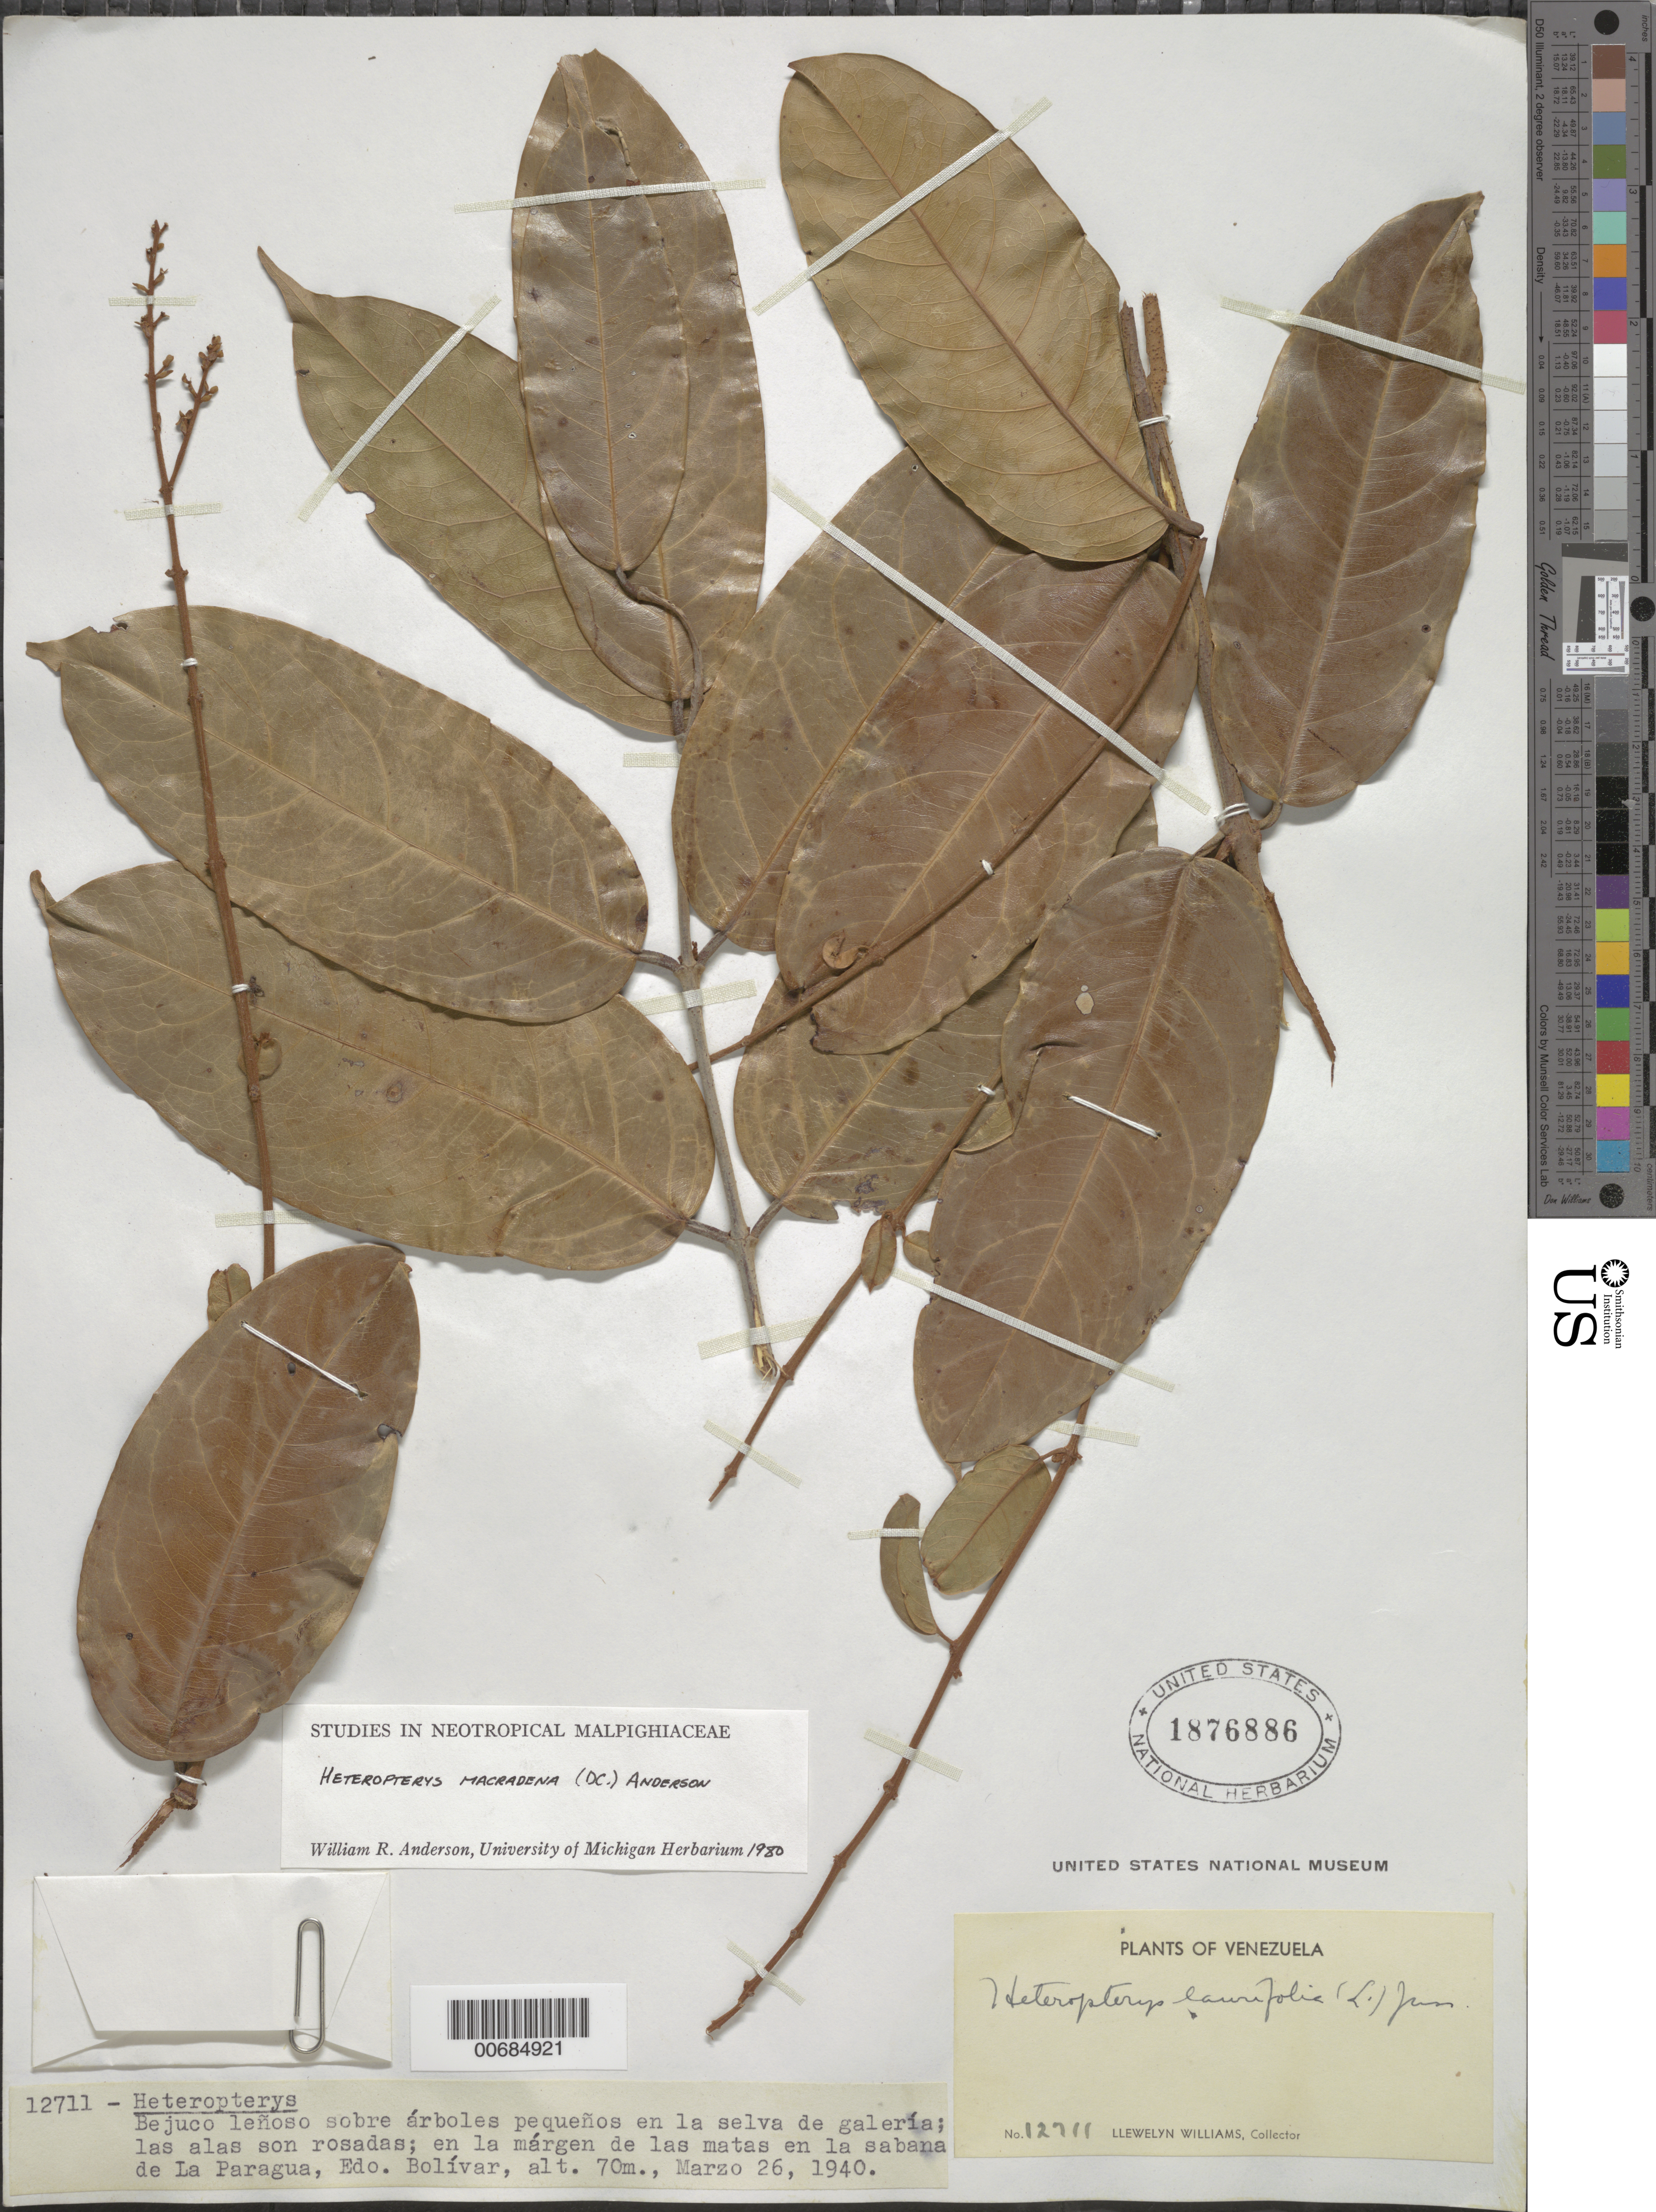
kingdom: Plantae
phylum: Tracheophyta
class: Magnoliopsida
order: Malpighiales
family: Malpighiaceae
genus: Heteropterys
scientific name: Heteropterys macradena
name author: (DC.) W.R. Anderson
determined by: Anderson, W. R., (MICH), University of Michigan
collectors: Ll. Williams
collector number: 12711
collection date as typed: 26-Mar-40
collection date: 1940-03-26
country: Venezuela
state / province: Bolívar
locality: La Paragua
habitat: Margen de las matas en la sabana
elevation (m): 70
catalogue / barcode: US 1876886